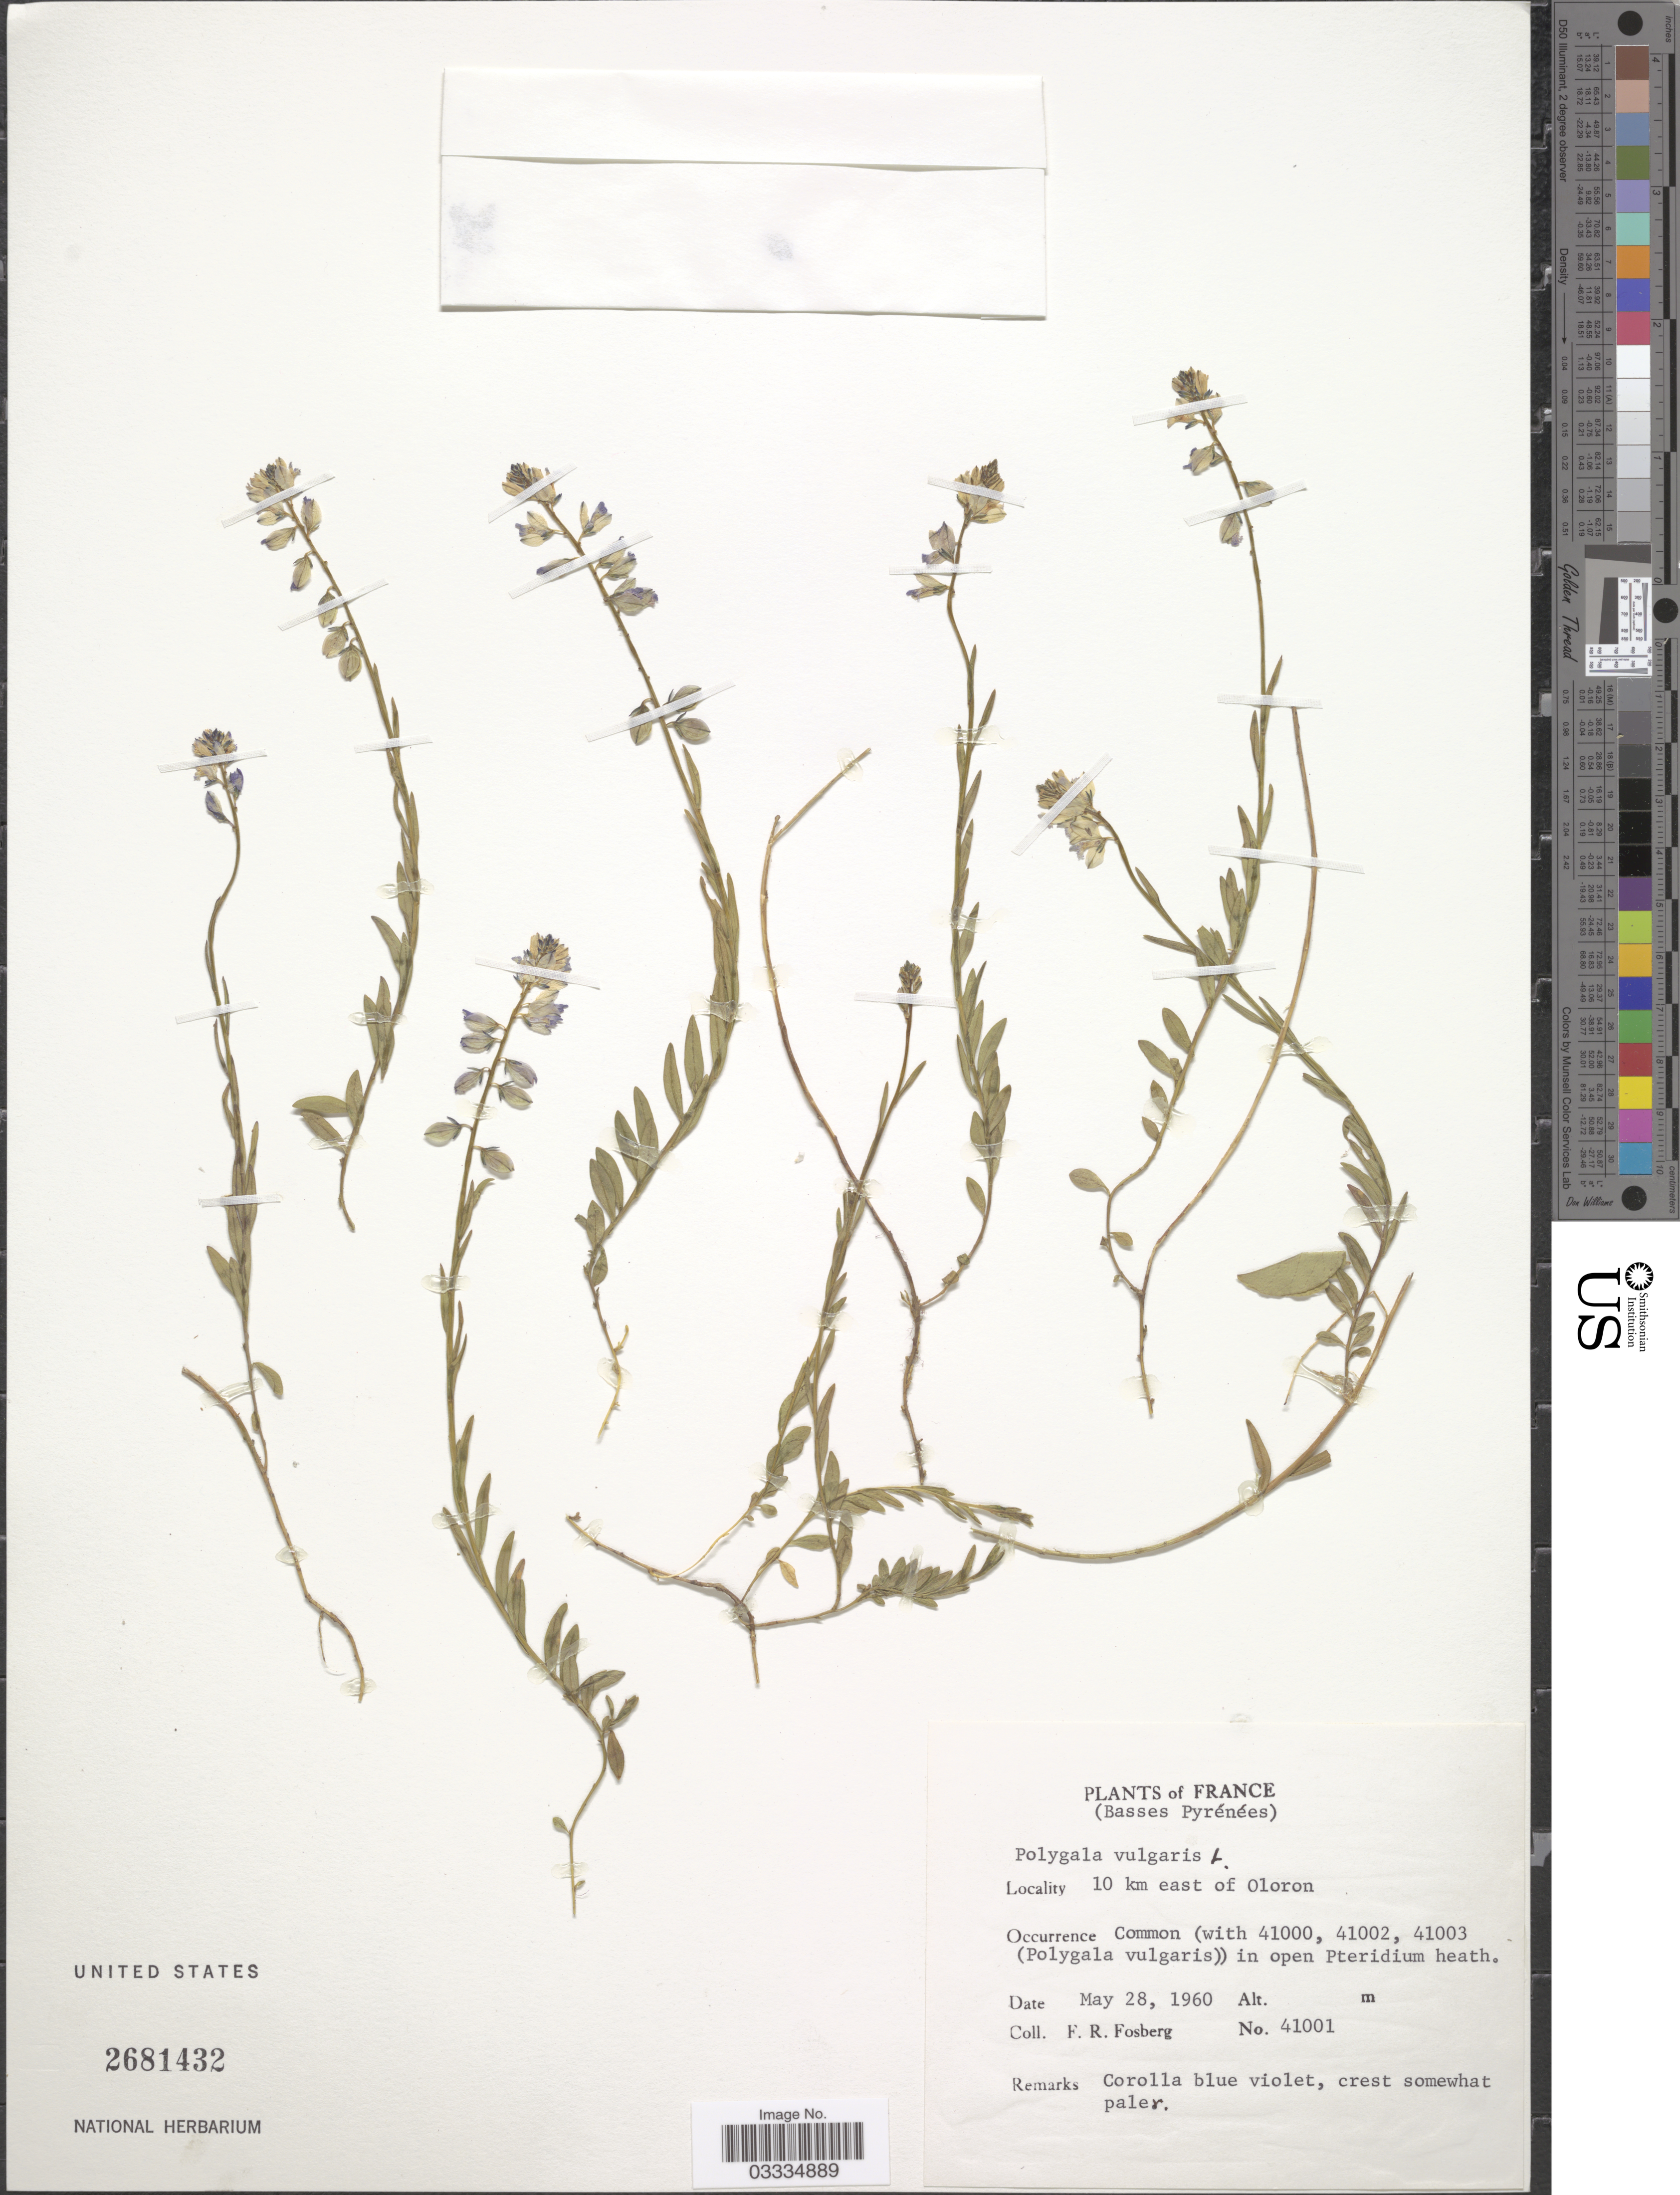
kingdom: Plantae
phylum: Tracheophyta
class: Magnoliopsida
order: Fabales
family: Polygalaceae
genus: Polygala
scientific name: Polygala vulgaris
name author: L.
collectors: F. R. Fosberg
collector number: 41001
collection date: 1960-05-28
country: France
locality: (Basses Pyrénées), 10 km east of Oloron.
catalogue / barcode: US 2681432